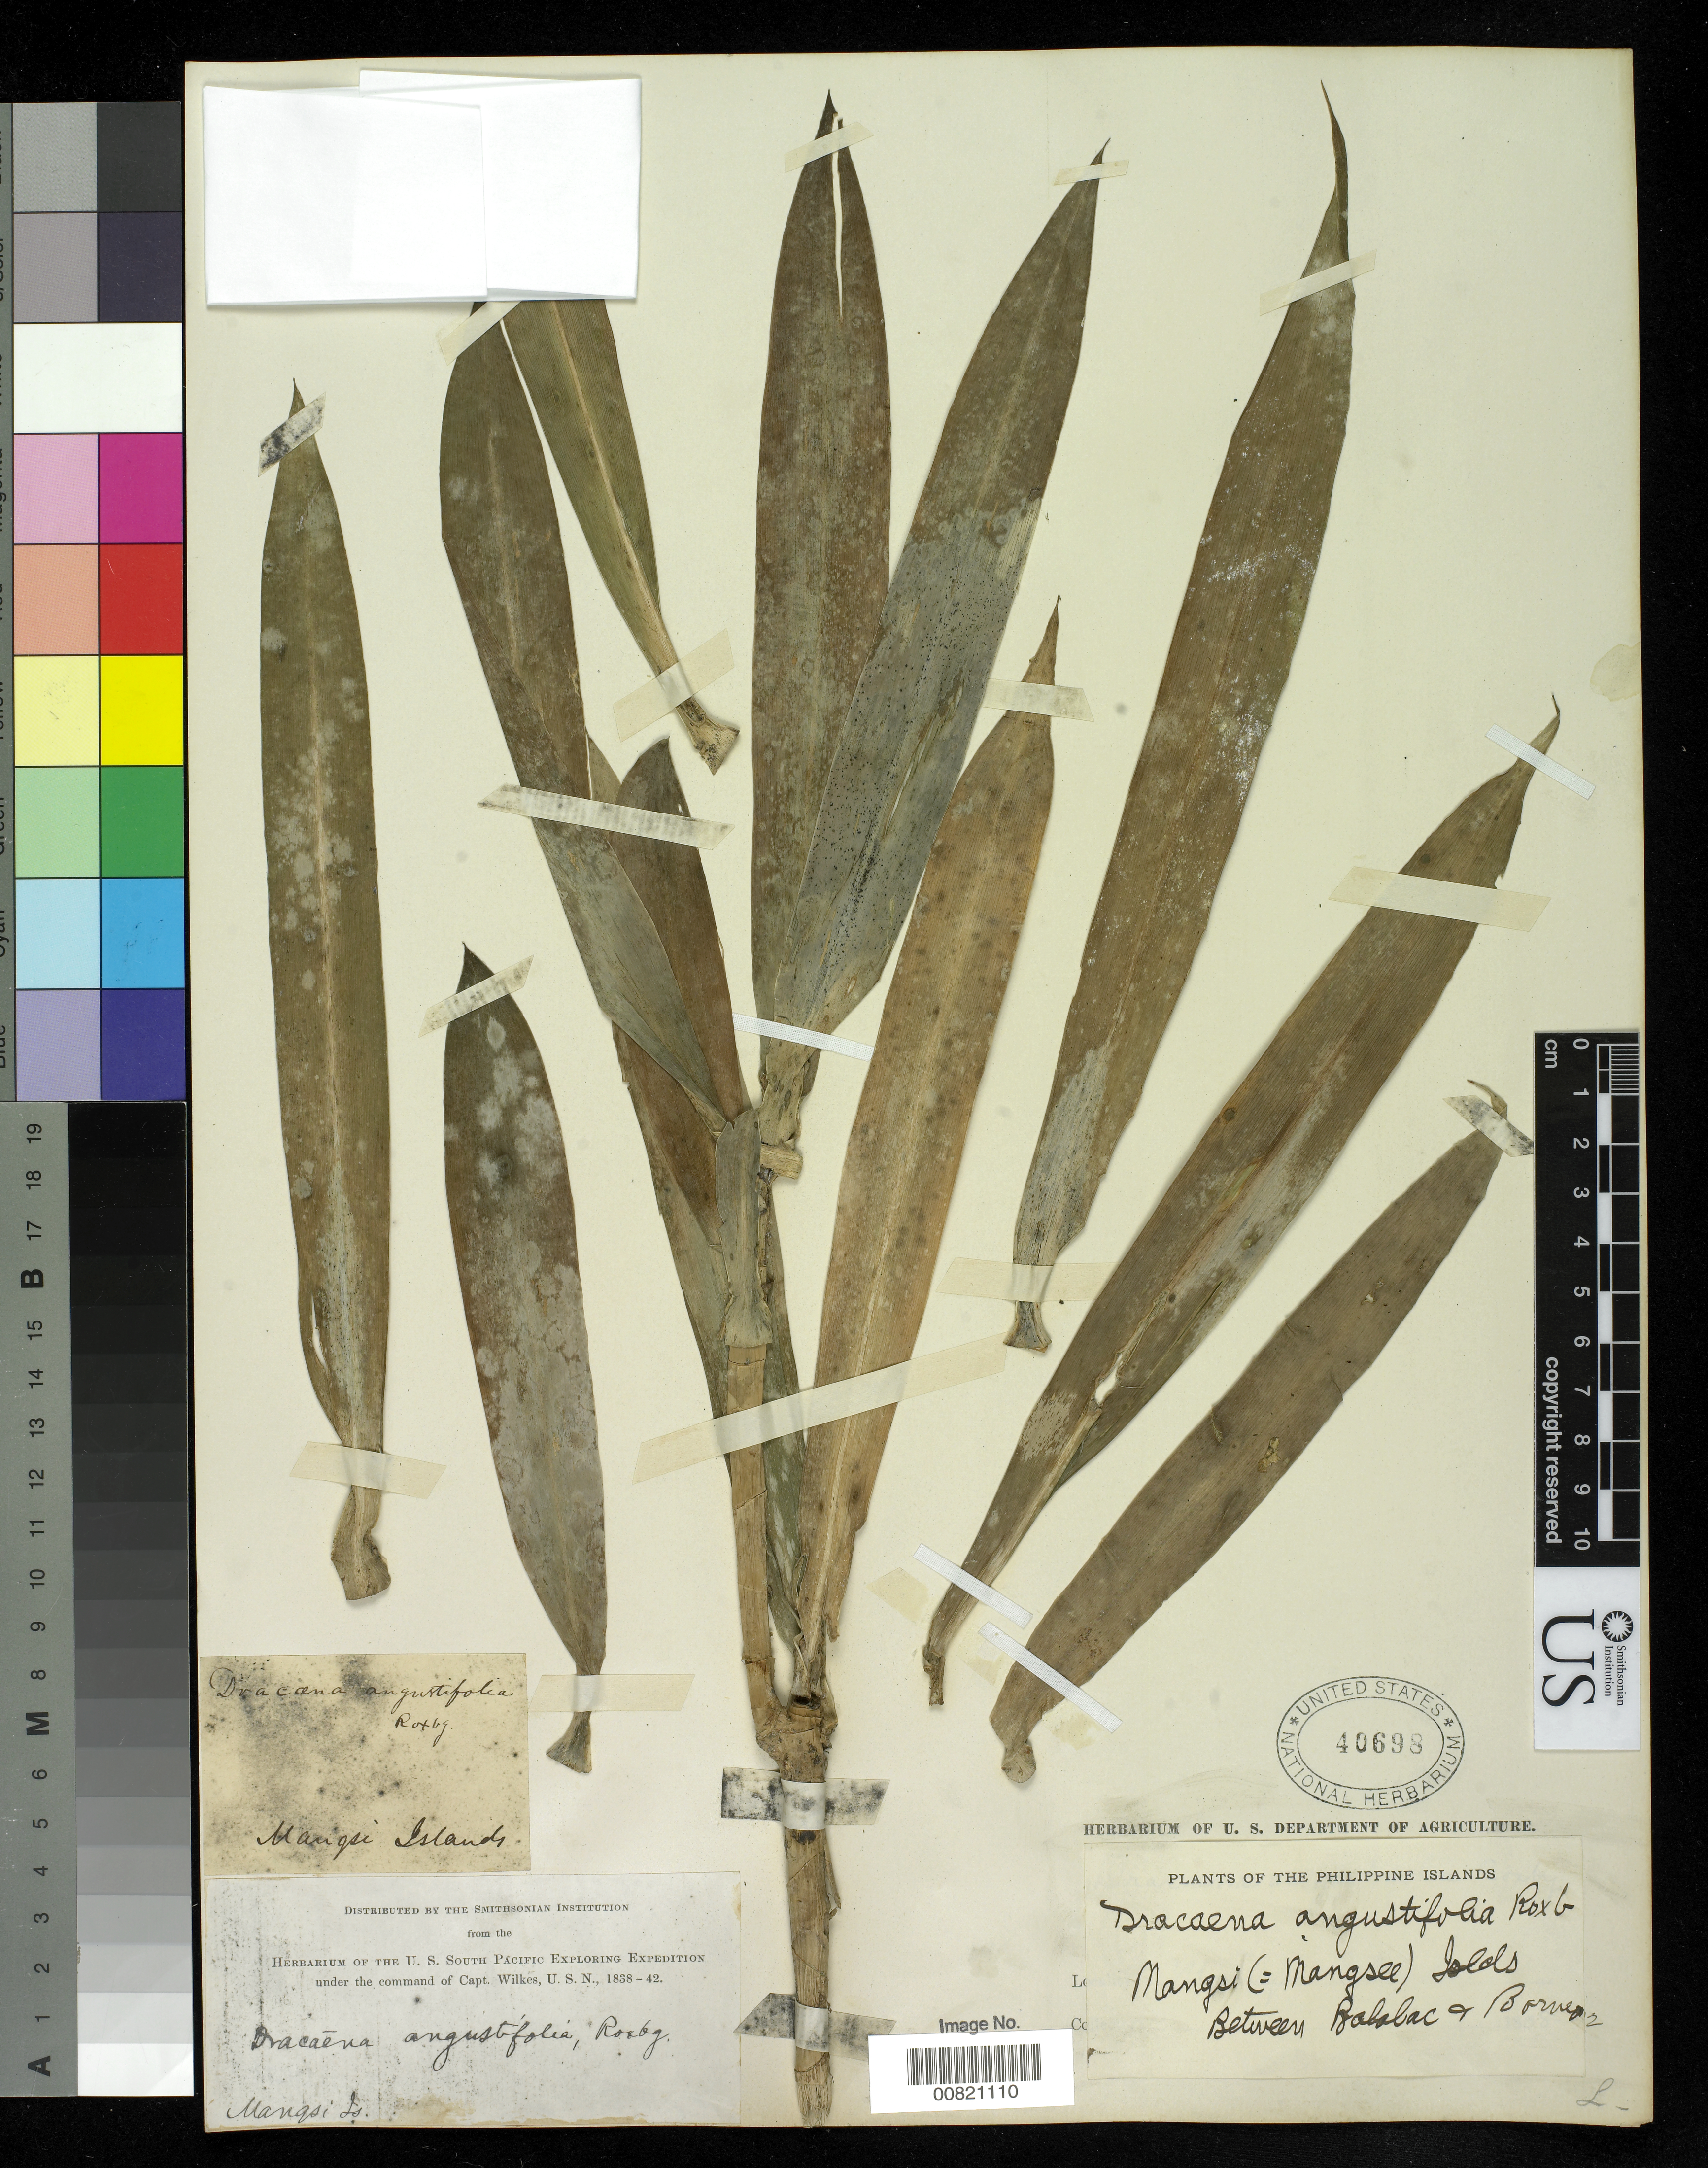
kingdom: Plantae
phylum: Tracheophyta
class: Liliopsida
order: Asparagales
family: Asparagaceae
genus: Dracaena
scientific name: Dracaena angustifolia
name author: (Medik.) Roxb.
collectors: Wilkes Explor. Exped.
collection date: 1838/1842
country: Philippines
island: Mangsee Islands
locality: Mangsi (=Mangsee) Islds. between Balabac & Borneo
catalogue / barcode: US 40698